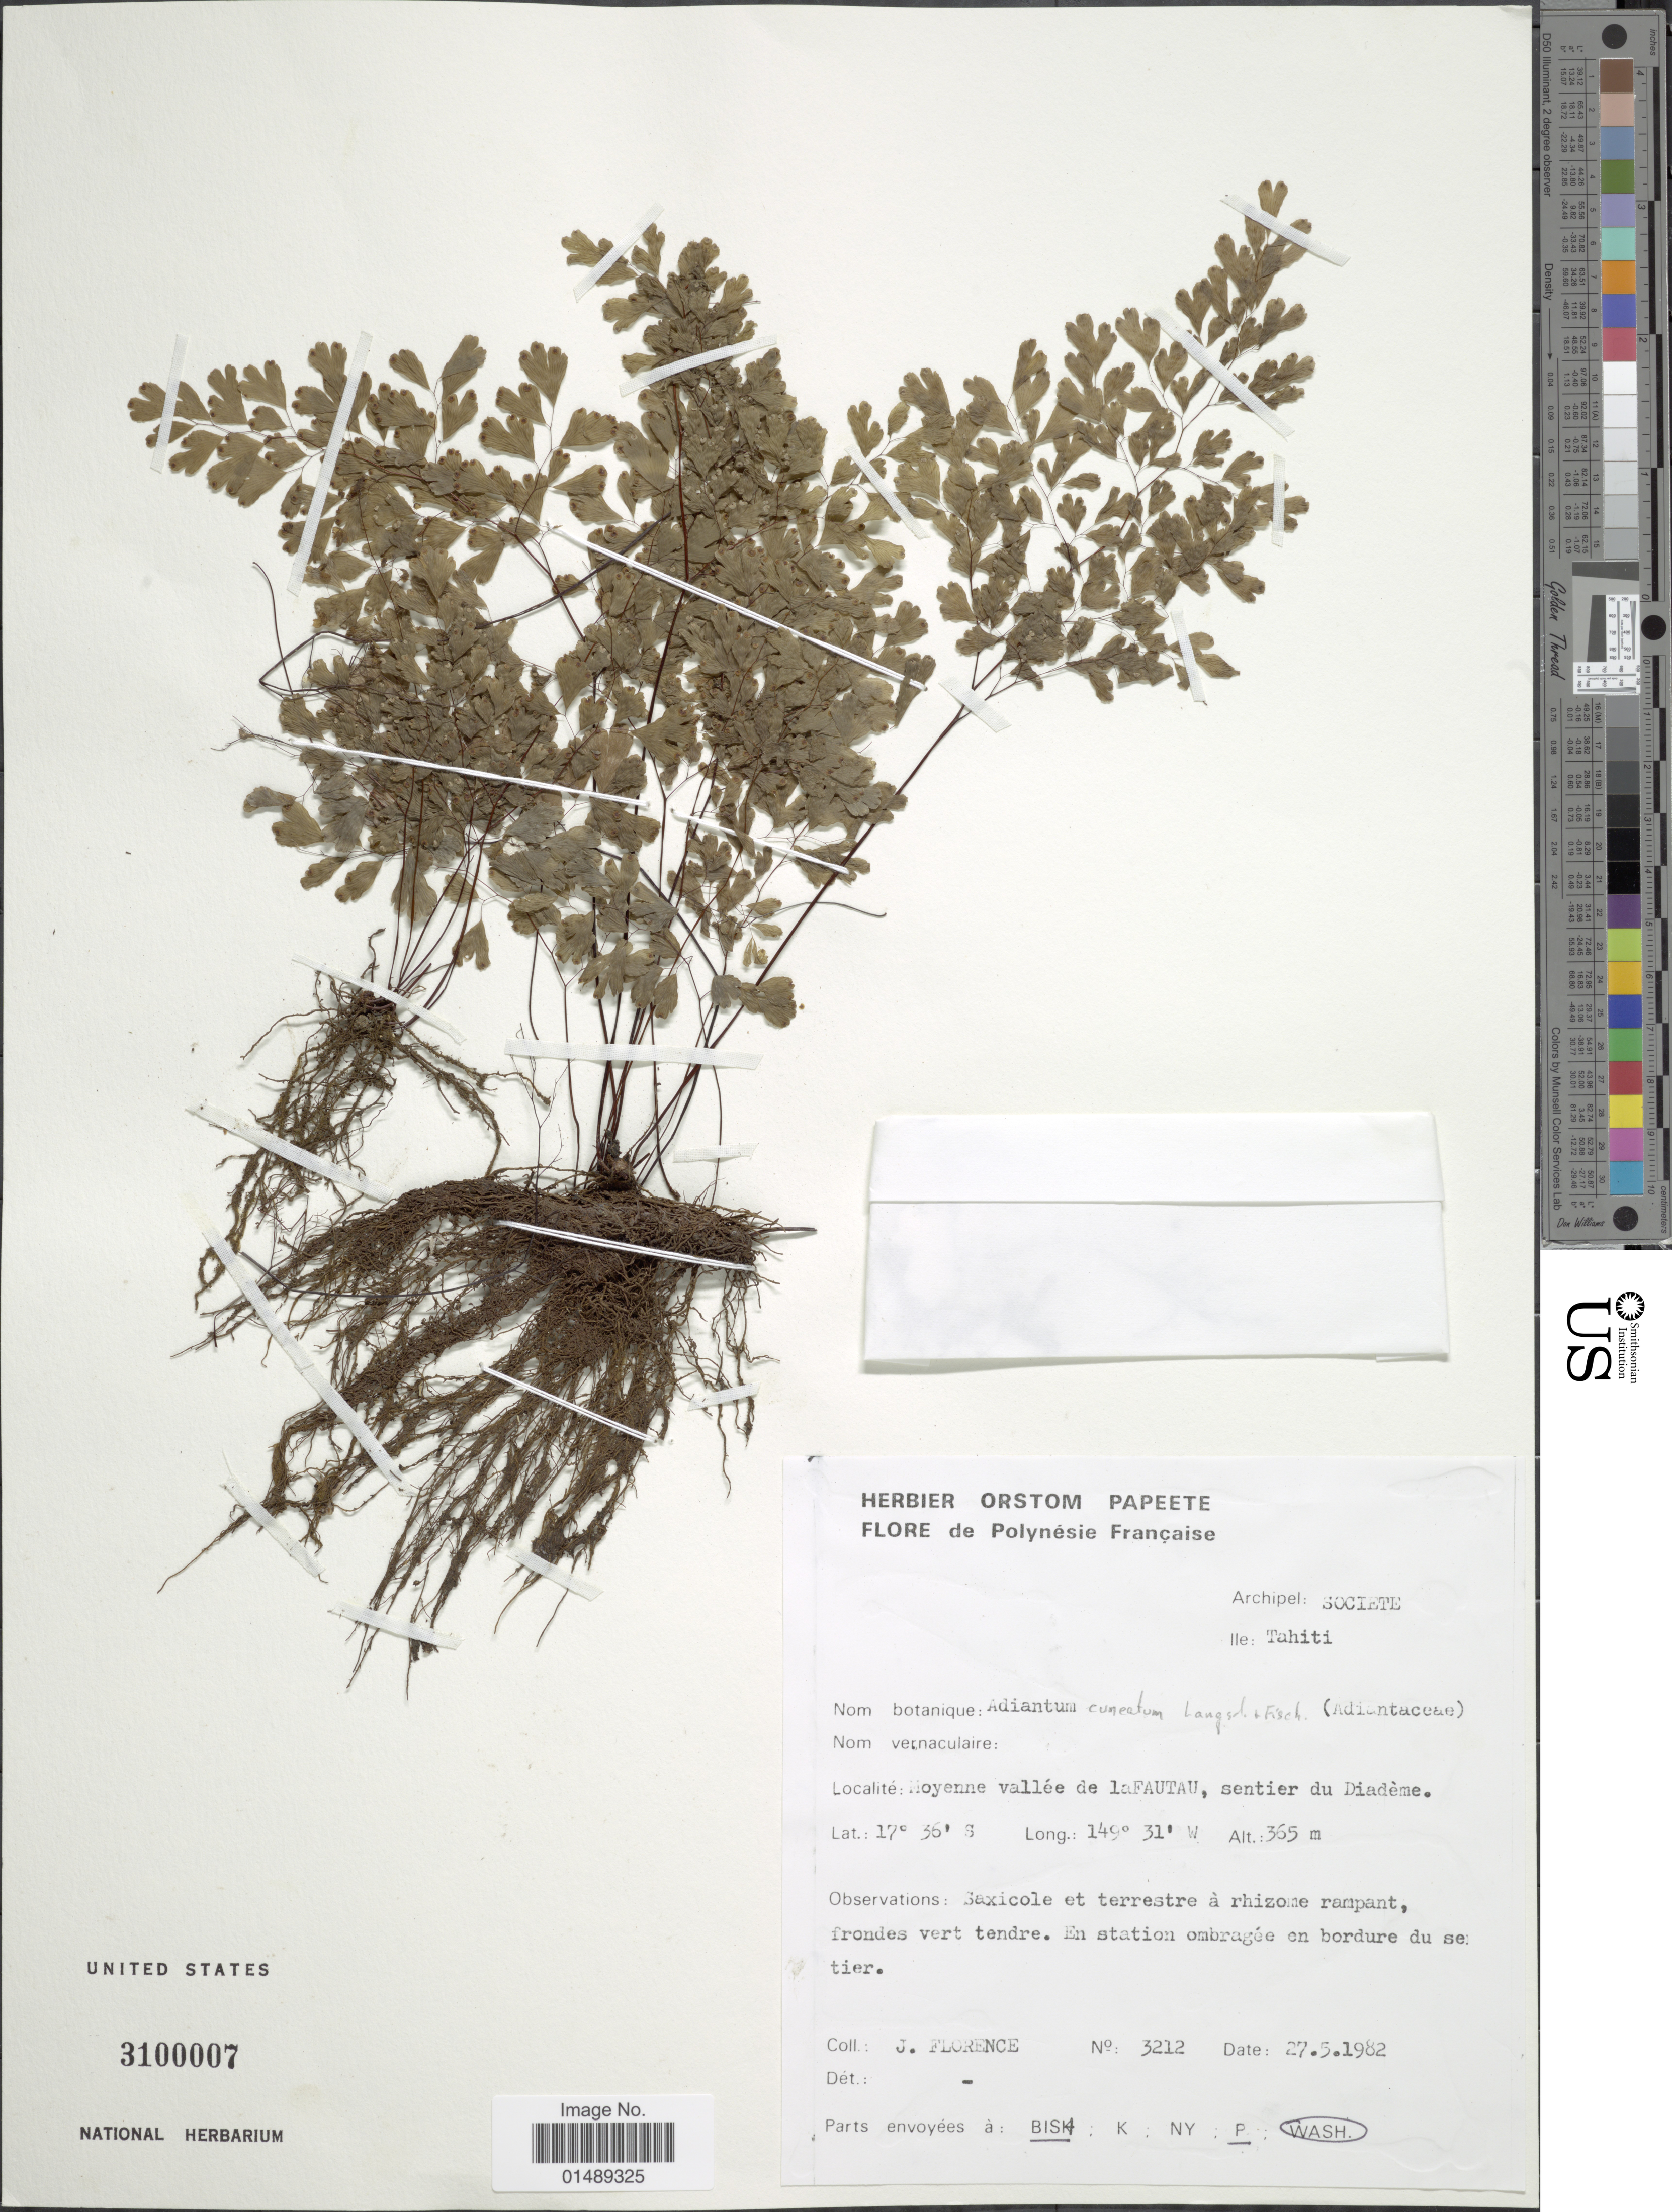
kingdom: Plantae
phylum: Tracheophyta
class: Polypodiopsida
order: Polypodiales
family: Pteridaceae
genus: Adiantum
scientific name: Adiantum raddianum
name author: C. Presl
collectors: J. Florence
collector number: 3212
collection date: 1982-05-27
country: French Polynesia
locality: French polynesia, Archipel: Societe, Ile: Tahiti, Moyenne vallee de laFautau, sentier du Diademe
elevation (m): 365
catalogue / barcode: US 3100007